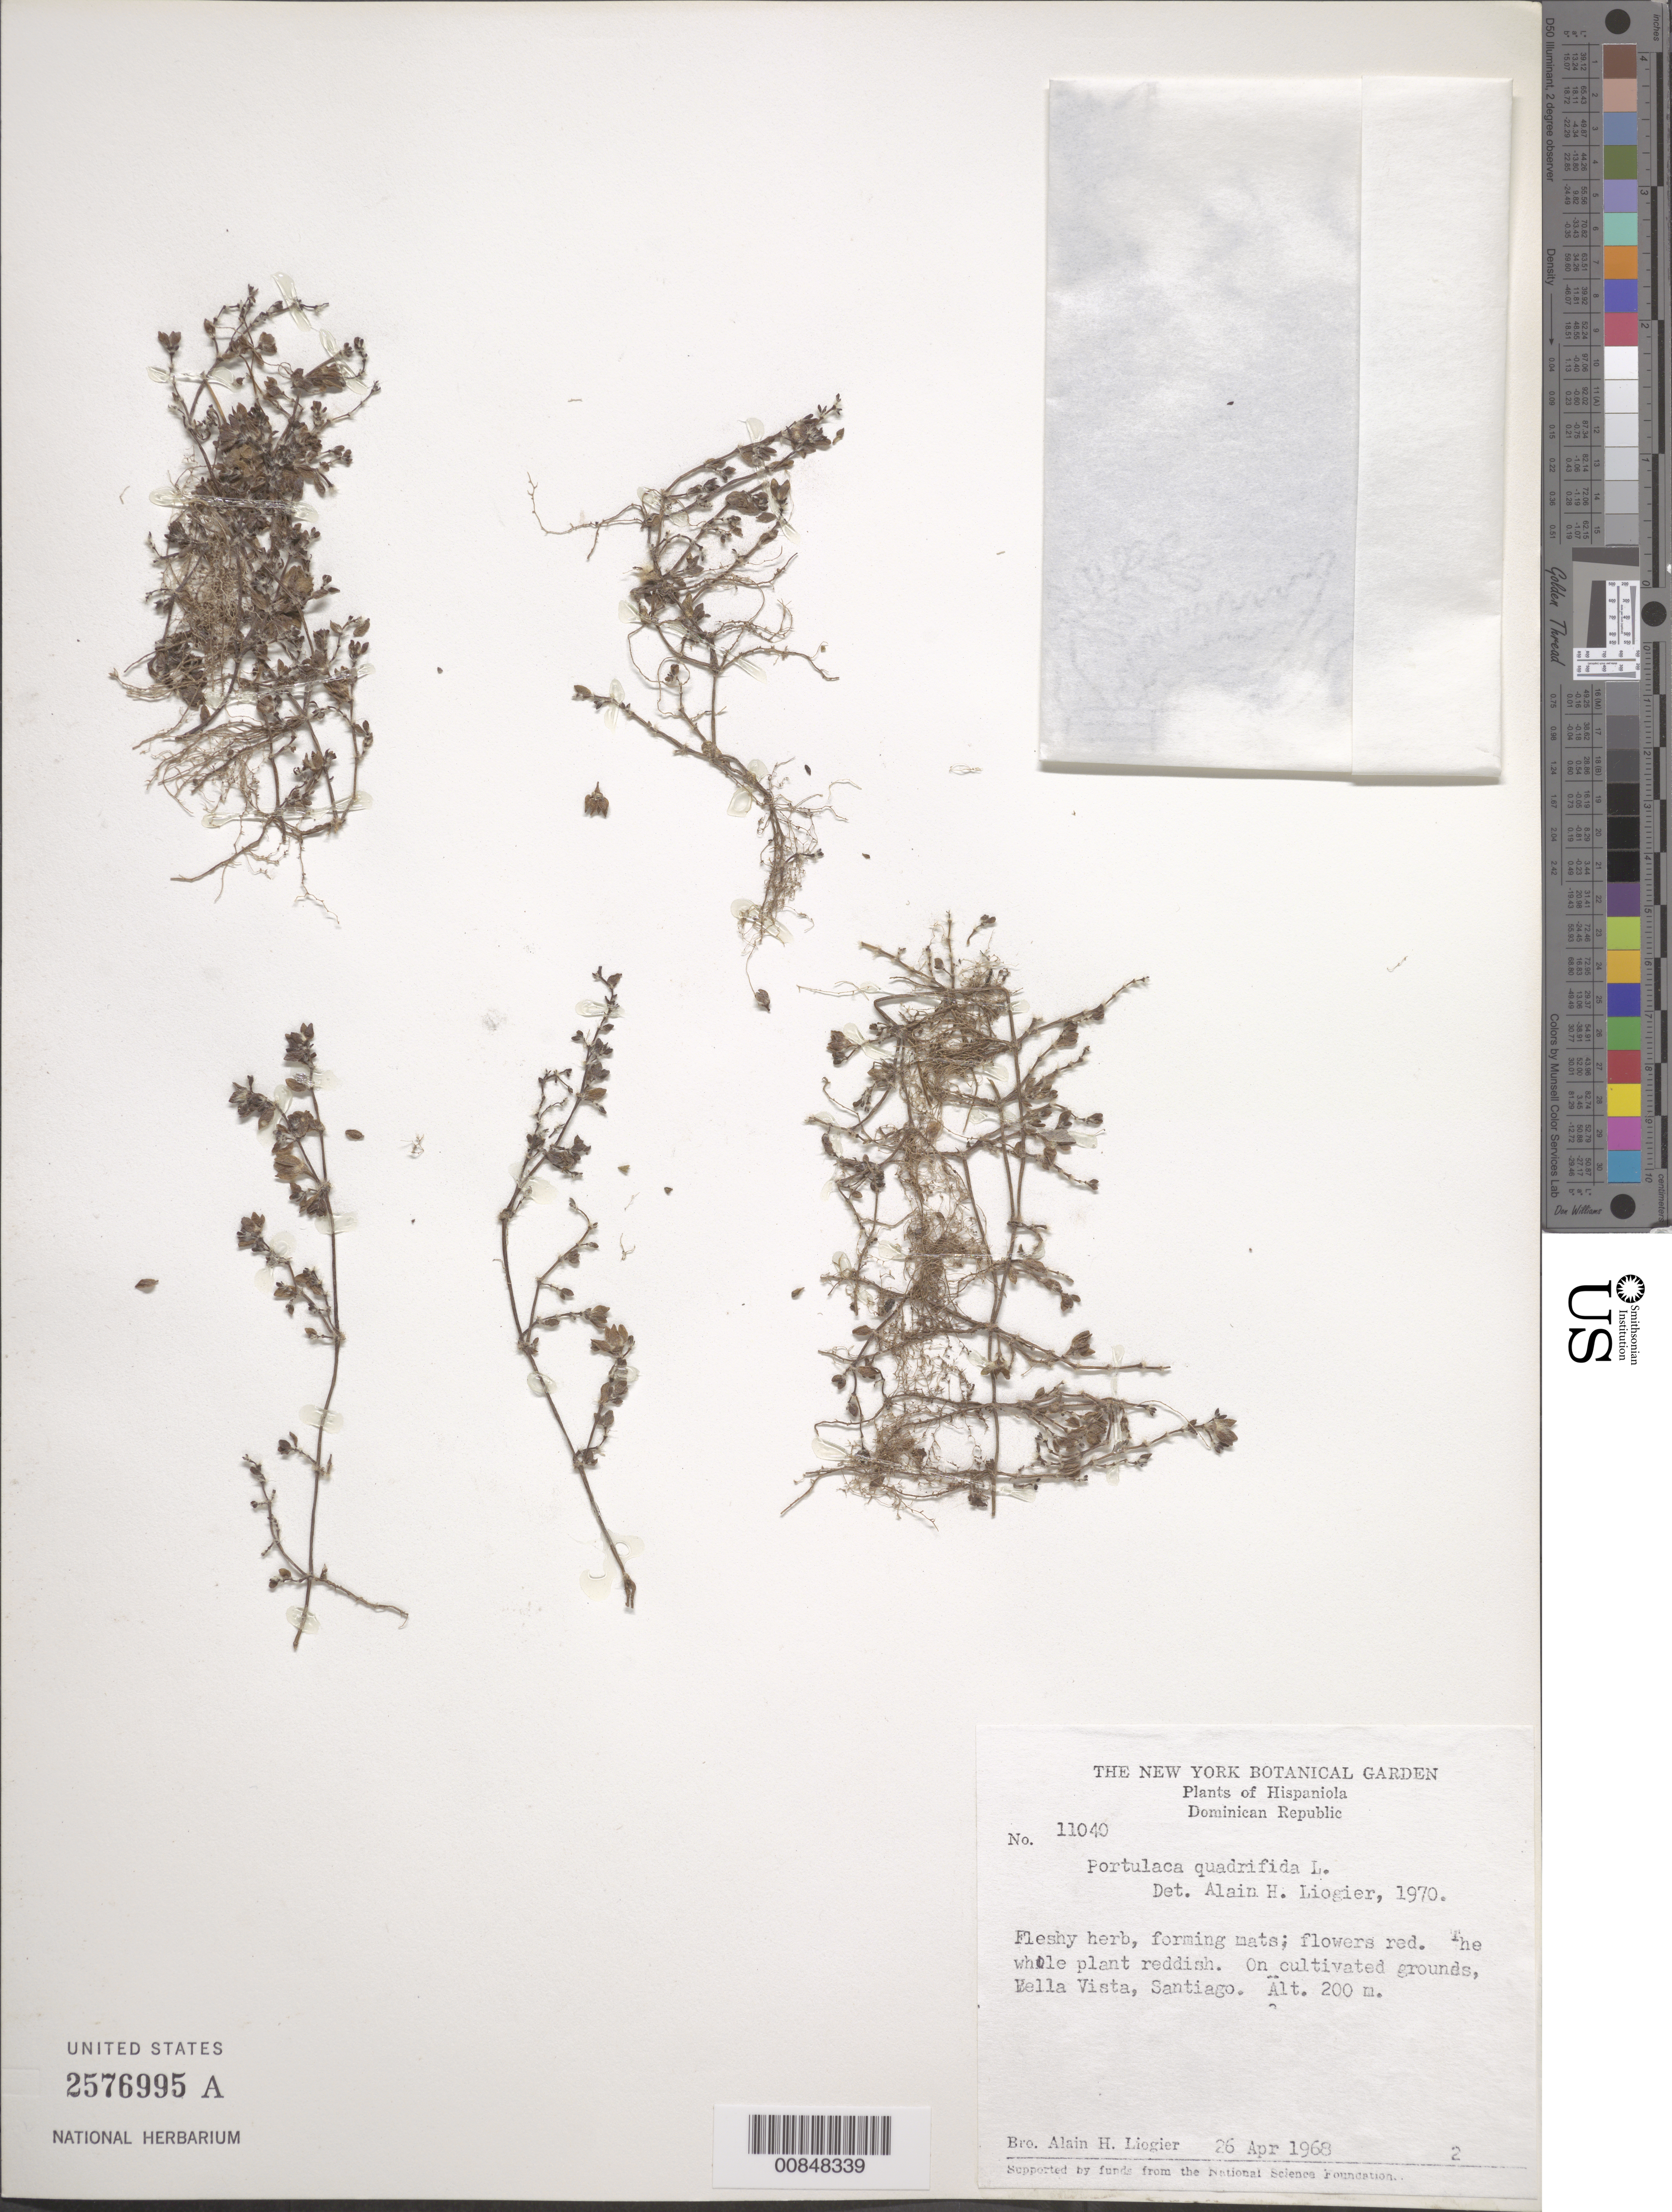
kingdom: Plantae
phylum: Tracheophyta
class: Magnoliopsida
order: Caryophyllales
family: Portulacaceae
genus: Portulaca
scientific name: Portulaca quadrifida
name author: L.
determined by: Liogier, Alain H.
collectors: A. H. Liogier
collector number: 11040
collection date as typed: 26 Apr 1968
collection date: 1968-04-26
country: Dominican Republic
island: Hispaniola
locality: Bella Vista, Santiago.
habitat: On cultivated grounds.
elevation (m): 200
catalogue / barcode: US 2576995A